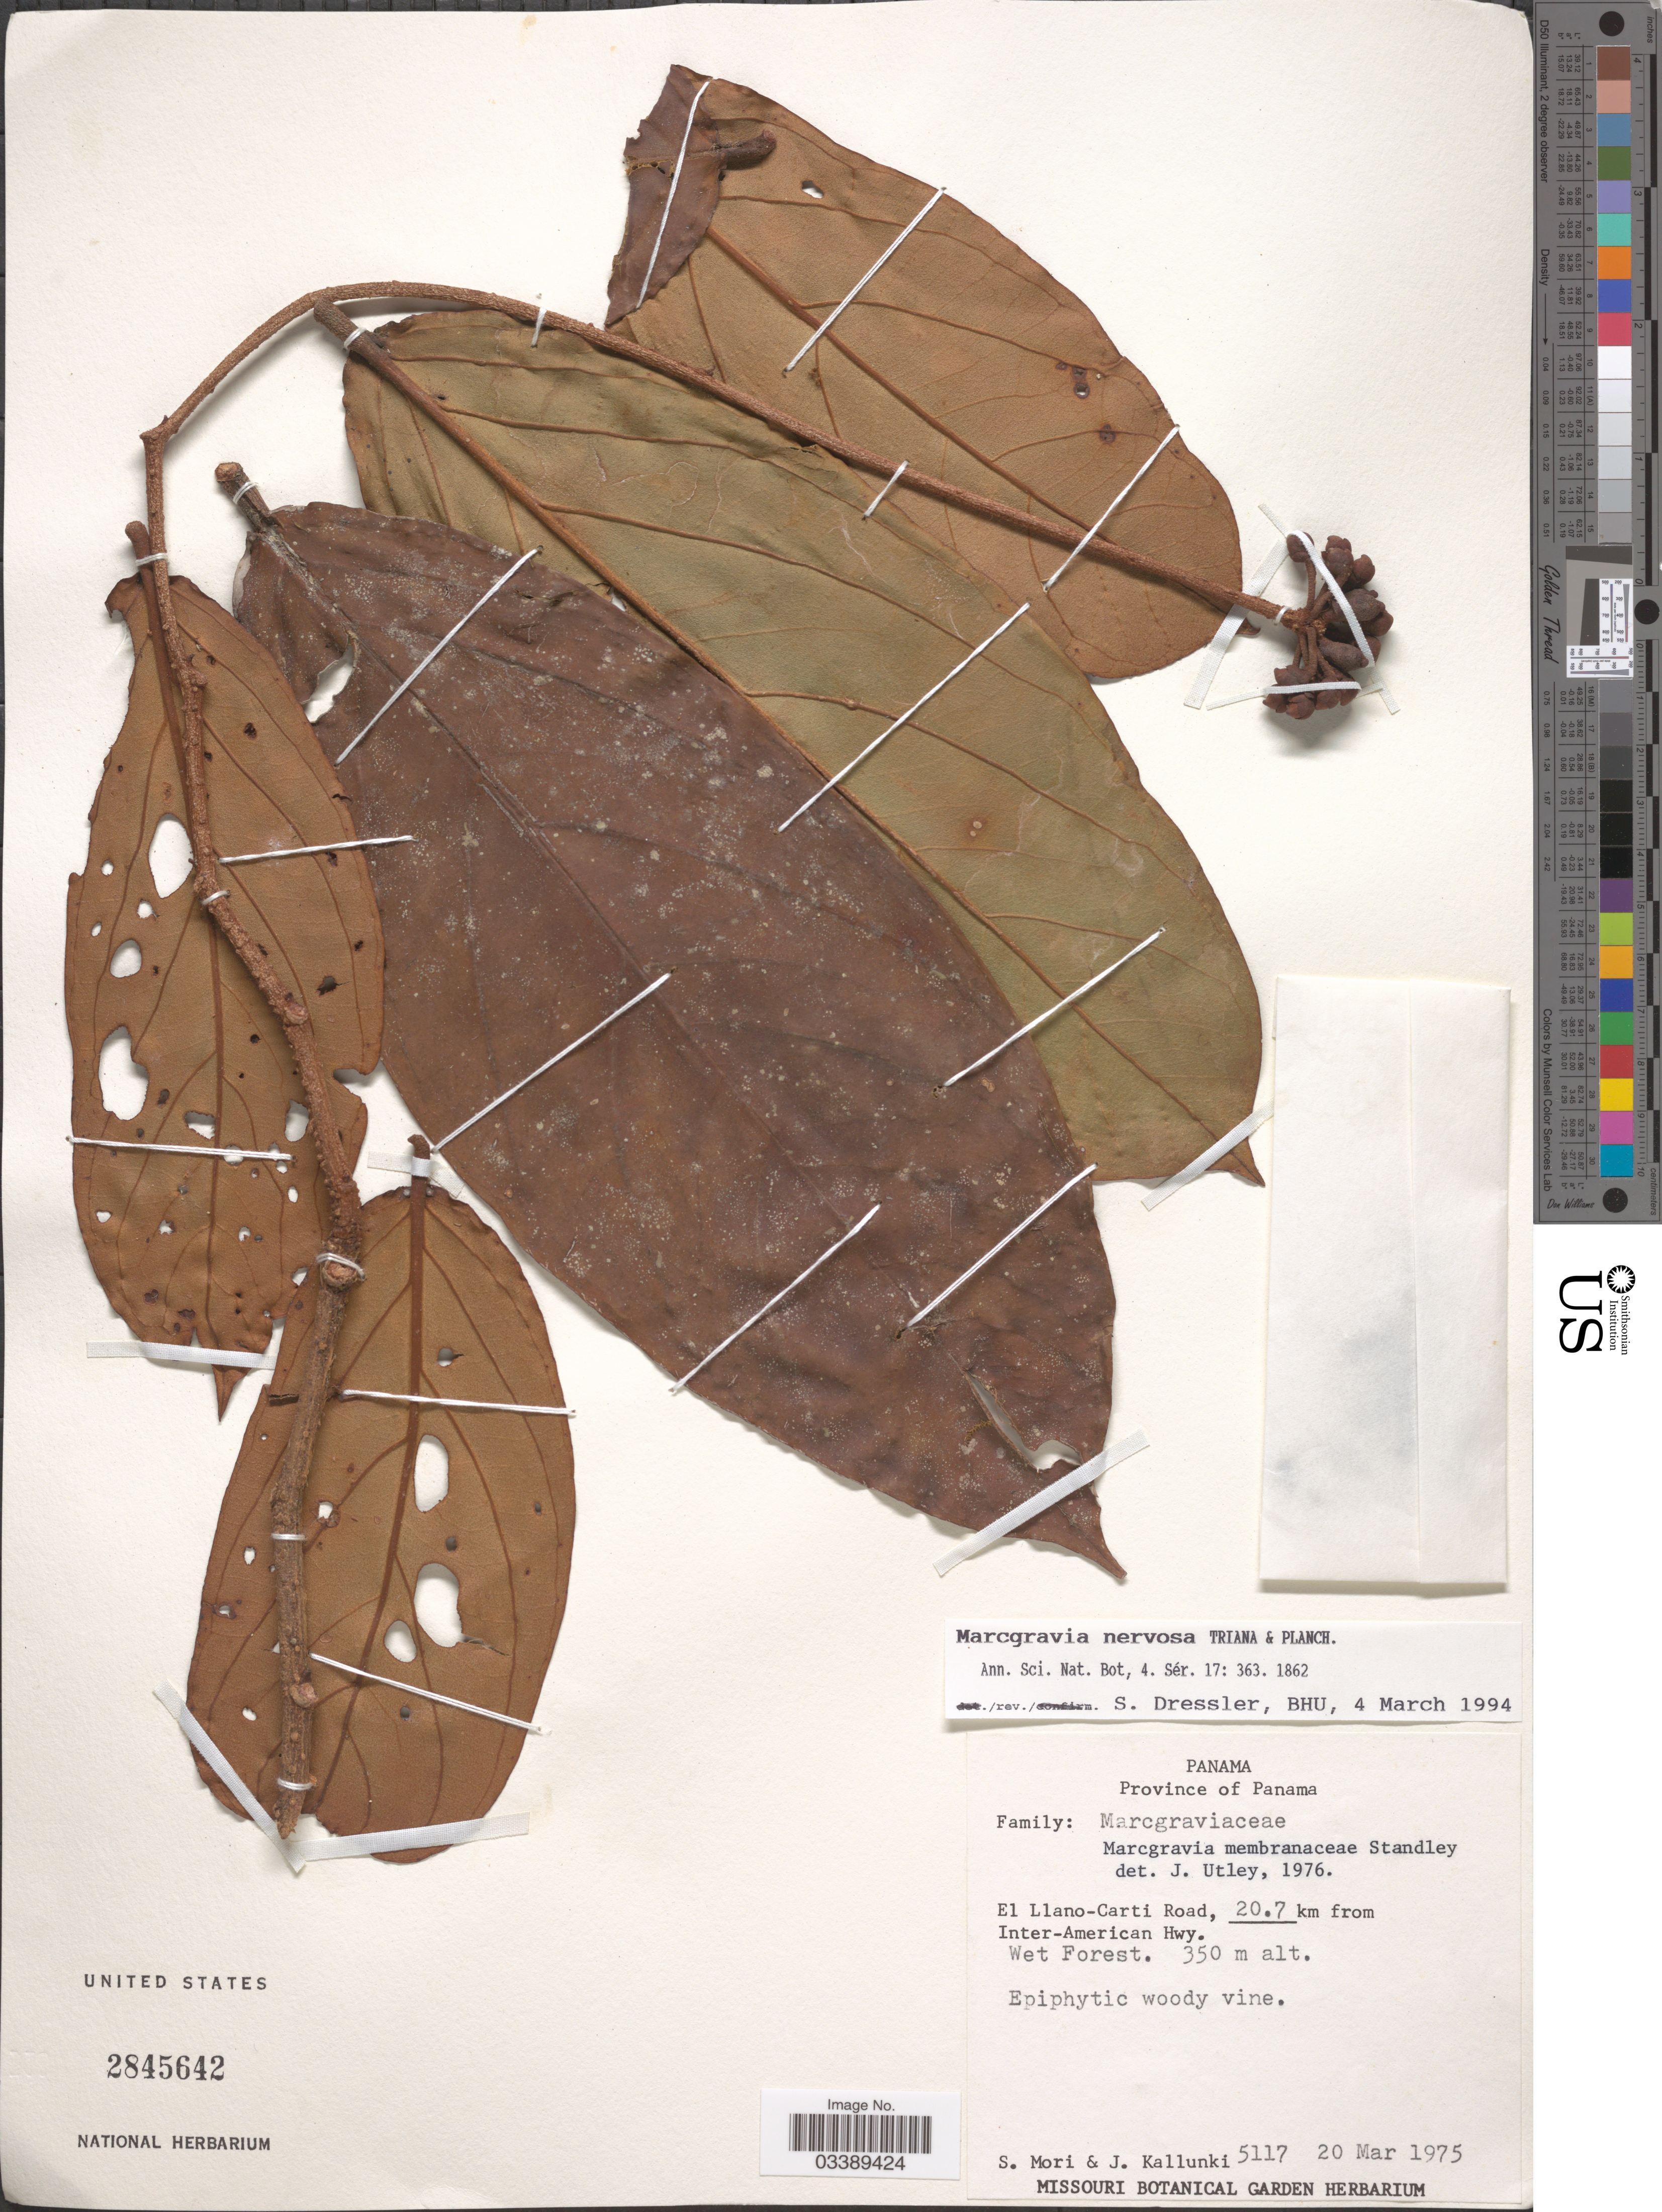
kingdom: Plantae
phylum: Tracheophyta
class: Magnoliopsida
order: Ericales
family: Marcgraviaceae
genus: Marcgravia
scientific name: Marcgravia nervosa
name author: Triana & Planch.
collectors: S. Mori & J. Kallunki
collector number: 5117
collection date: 1975-03-20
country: Panama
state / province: Panamá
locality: El Llano-Carti Road, 20.7 km from Inter-American Hwy.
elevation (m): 350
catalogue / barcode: US 2845642